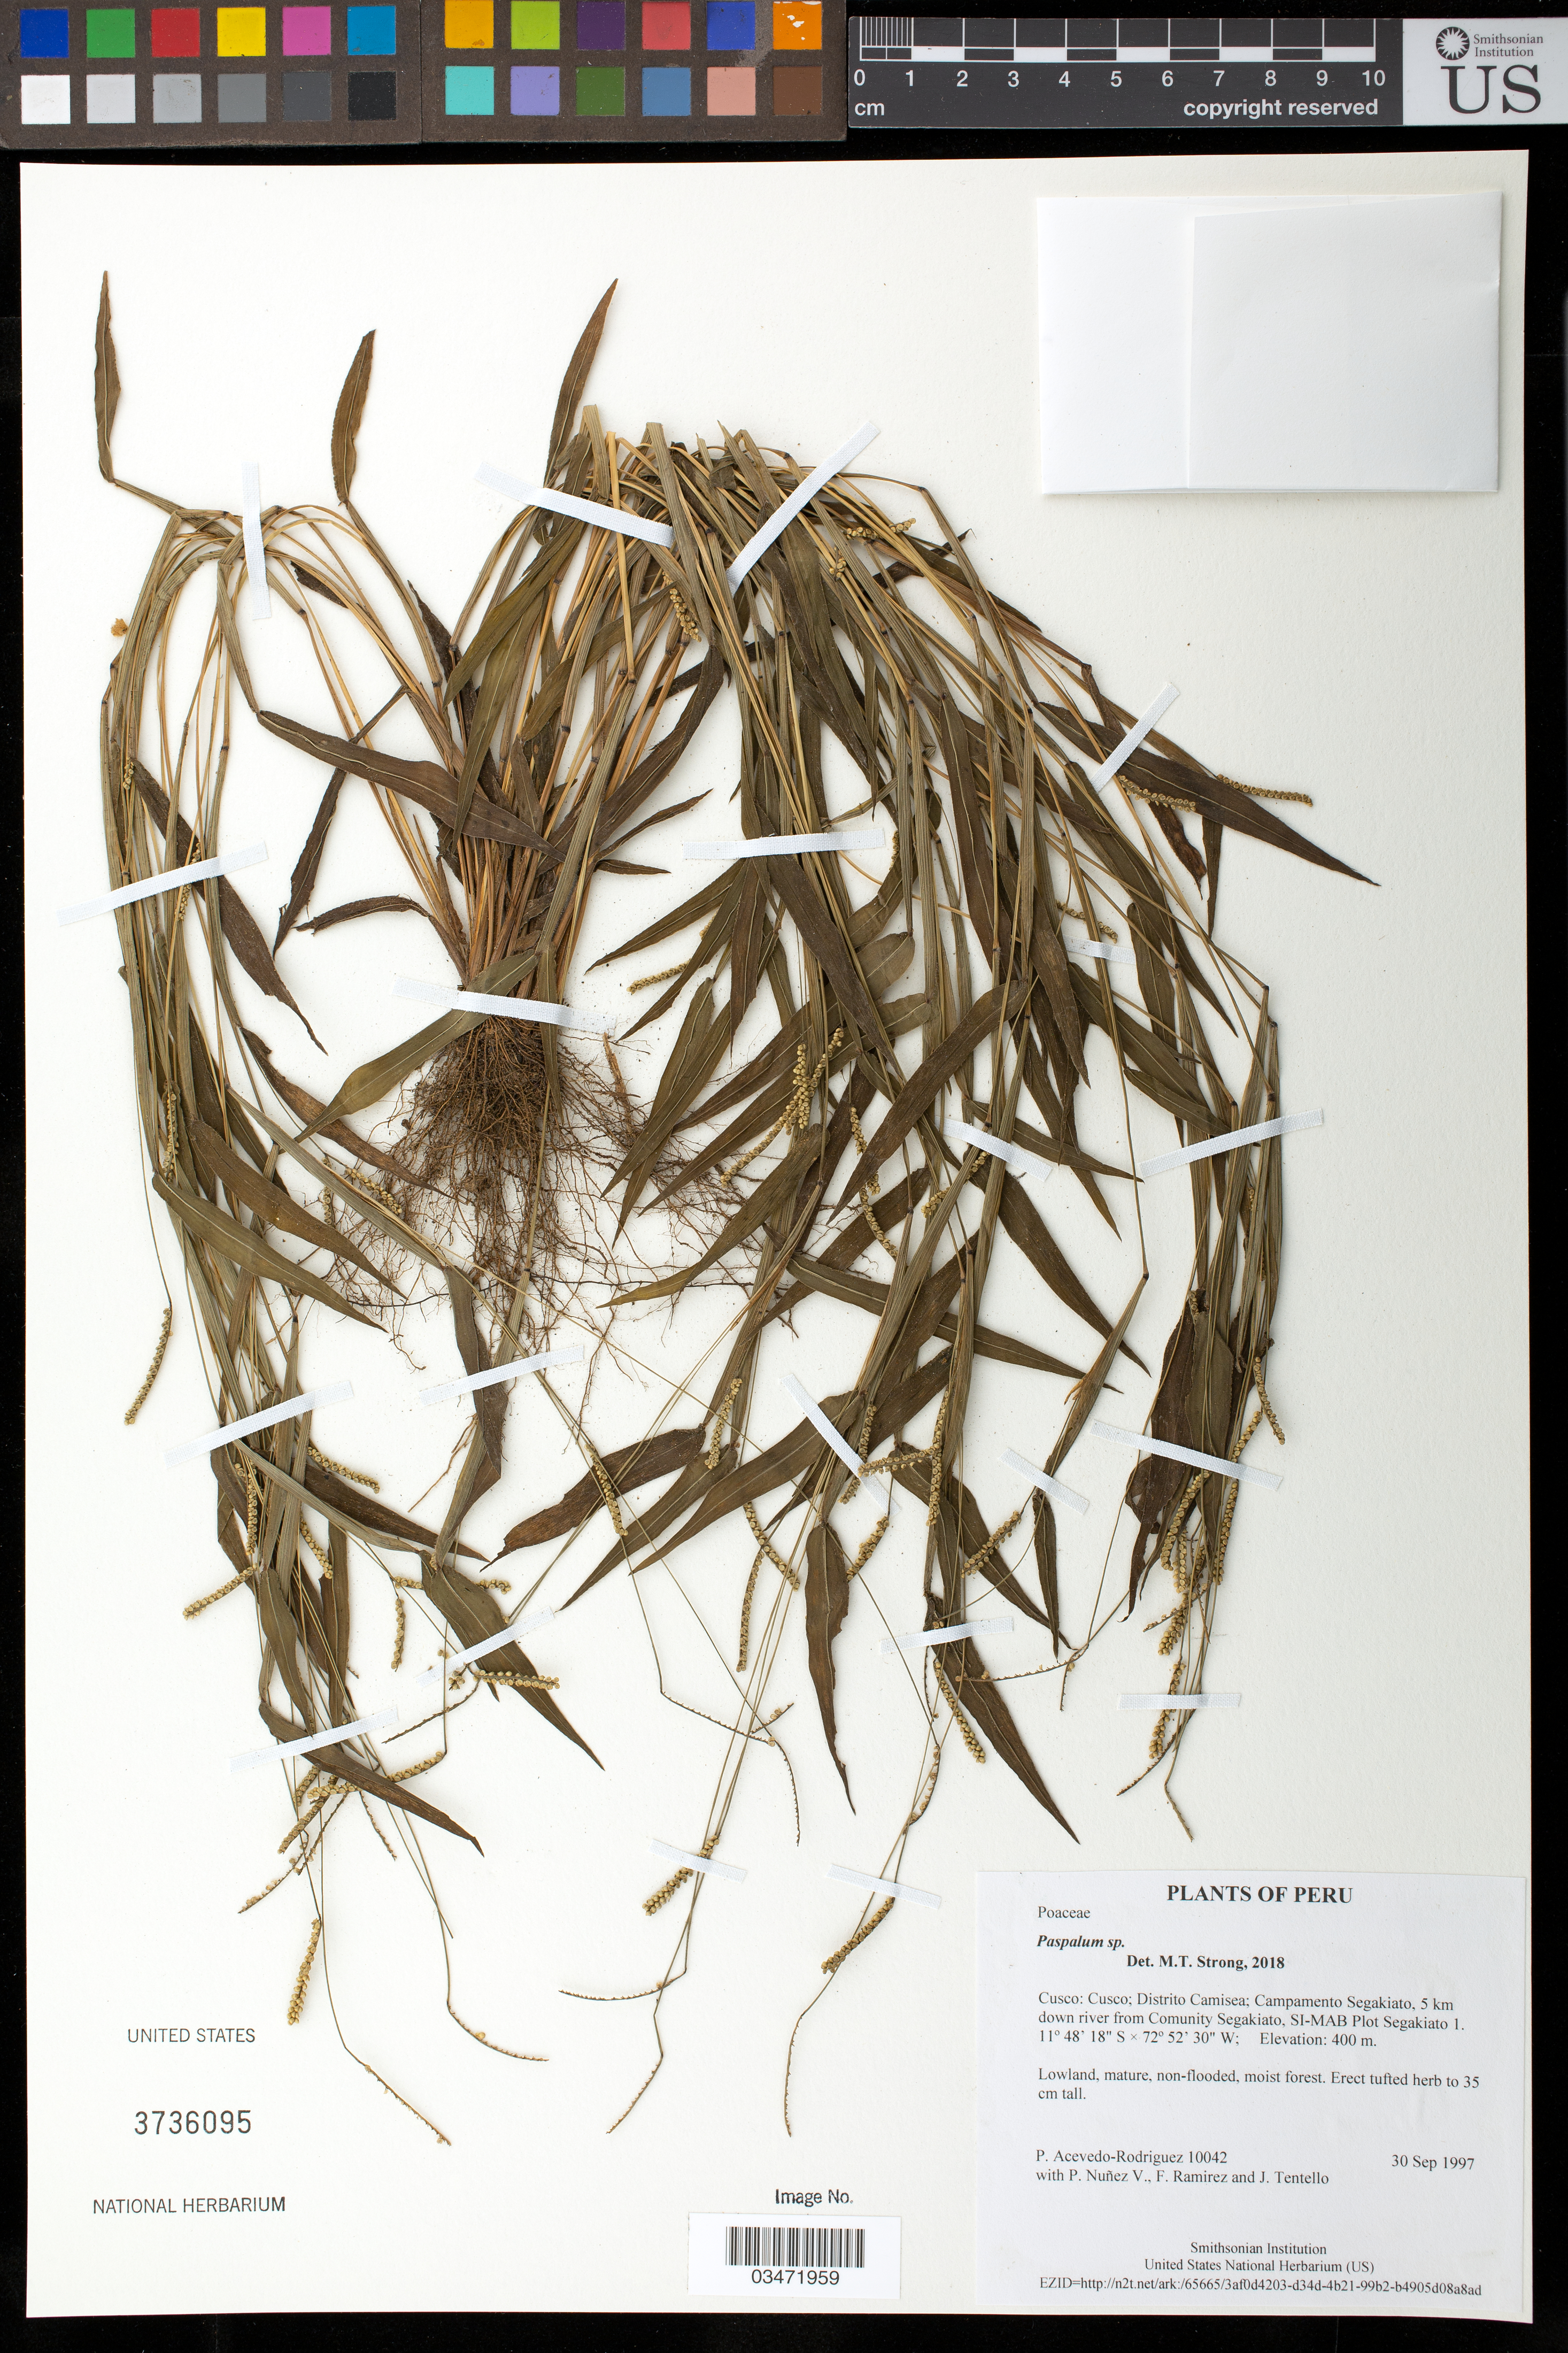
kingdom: Plantae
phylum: Tracheophyta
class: Liliopsida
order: Poales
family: Poaceae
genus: Paspalum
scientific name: Paspalum sp.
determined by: Strong, Mark T., (BOT), Smithsonian Institution - National Museum of Natural History (UNITED STATES)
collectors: P. Acevedo-Rodr., P. Nuñez V., F. Ramirez & J. Tentello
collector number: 10042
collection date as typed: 30 Sep 1997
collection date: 1997-09-30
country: Peru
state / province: Cusco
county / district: Cusco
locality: Distrito Camisea; Campamento Segakiato, 5 km down river from Comunity Segakiato, SI-MAB Plot Segakiato 1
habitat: Lowland, mature, non-flooded, moist forest.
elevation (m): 400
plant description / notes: US, MO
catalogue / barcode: US 3736095